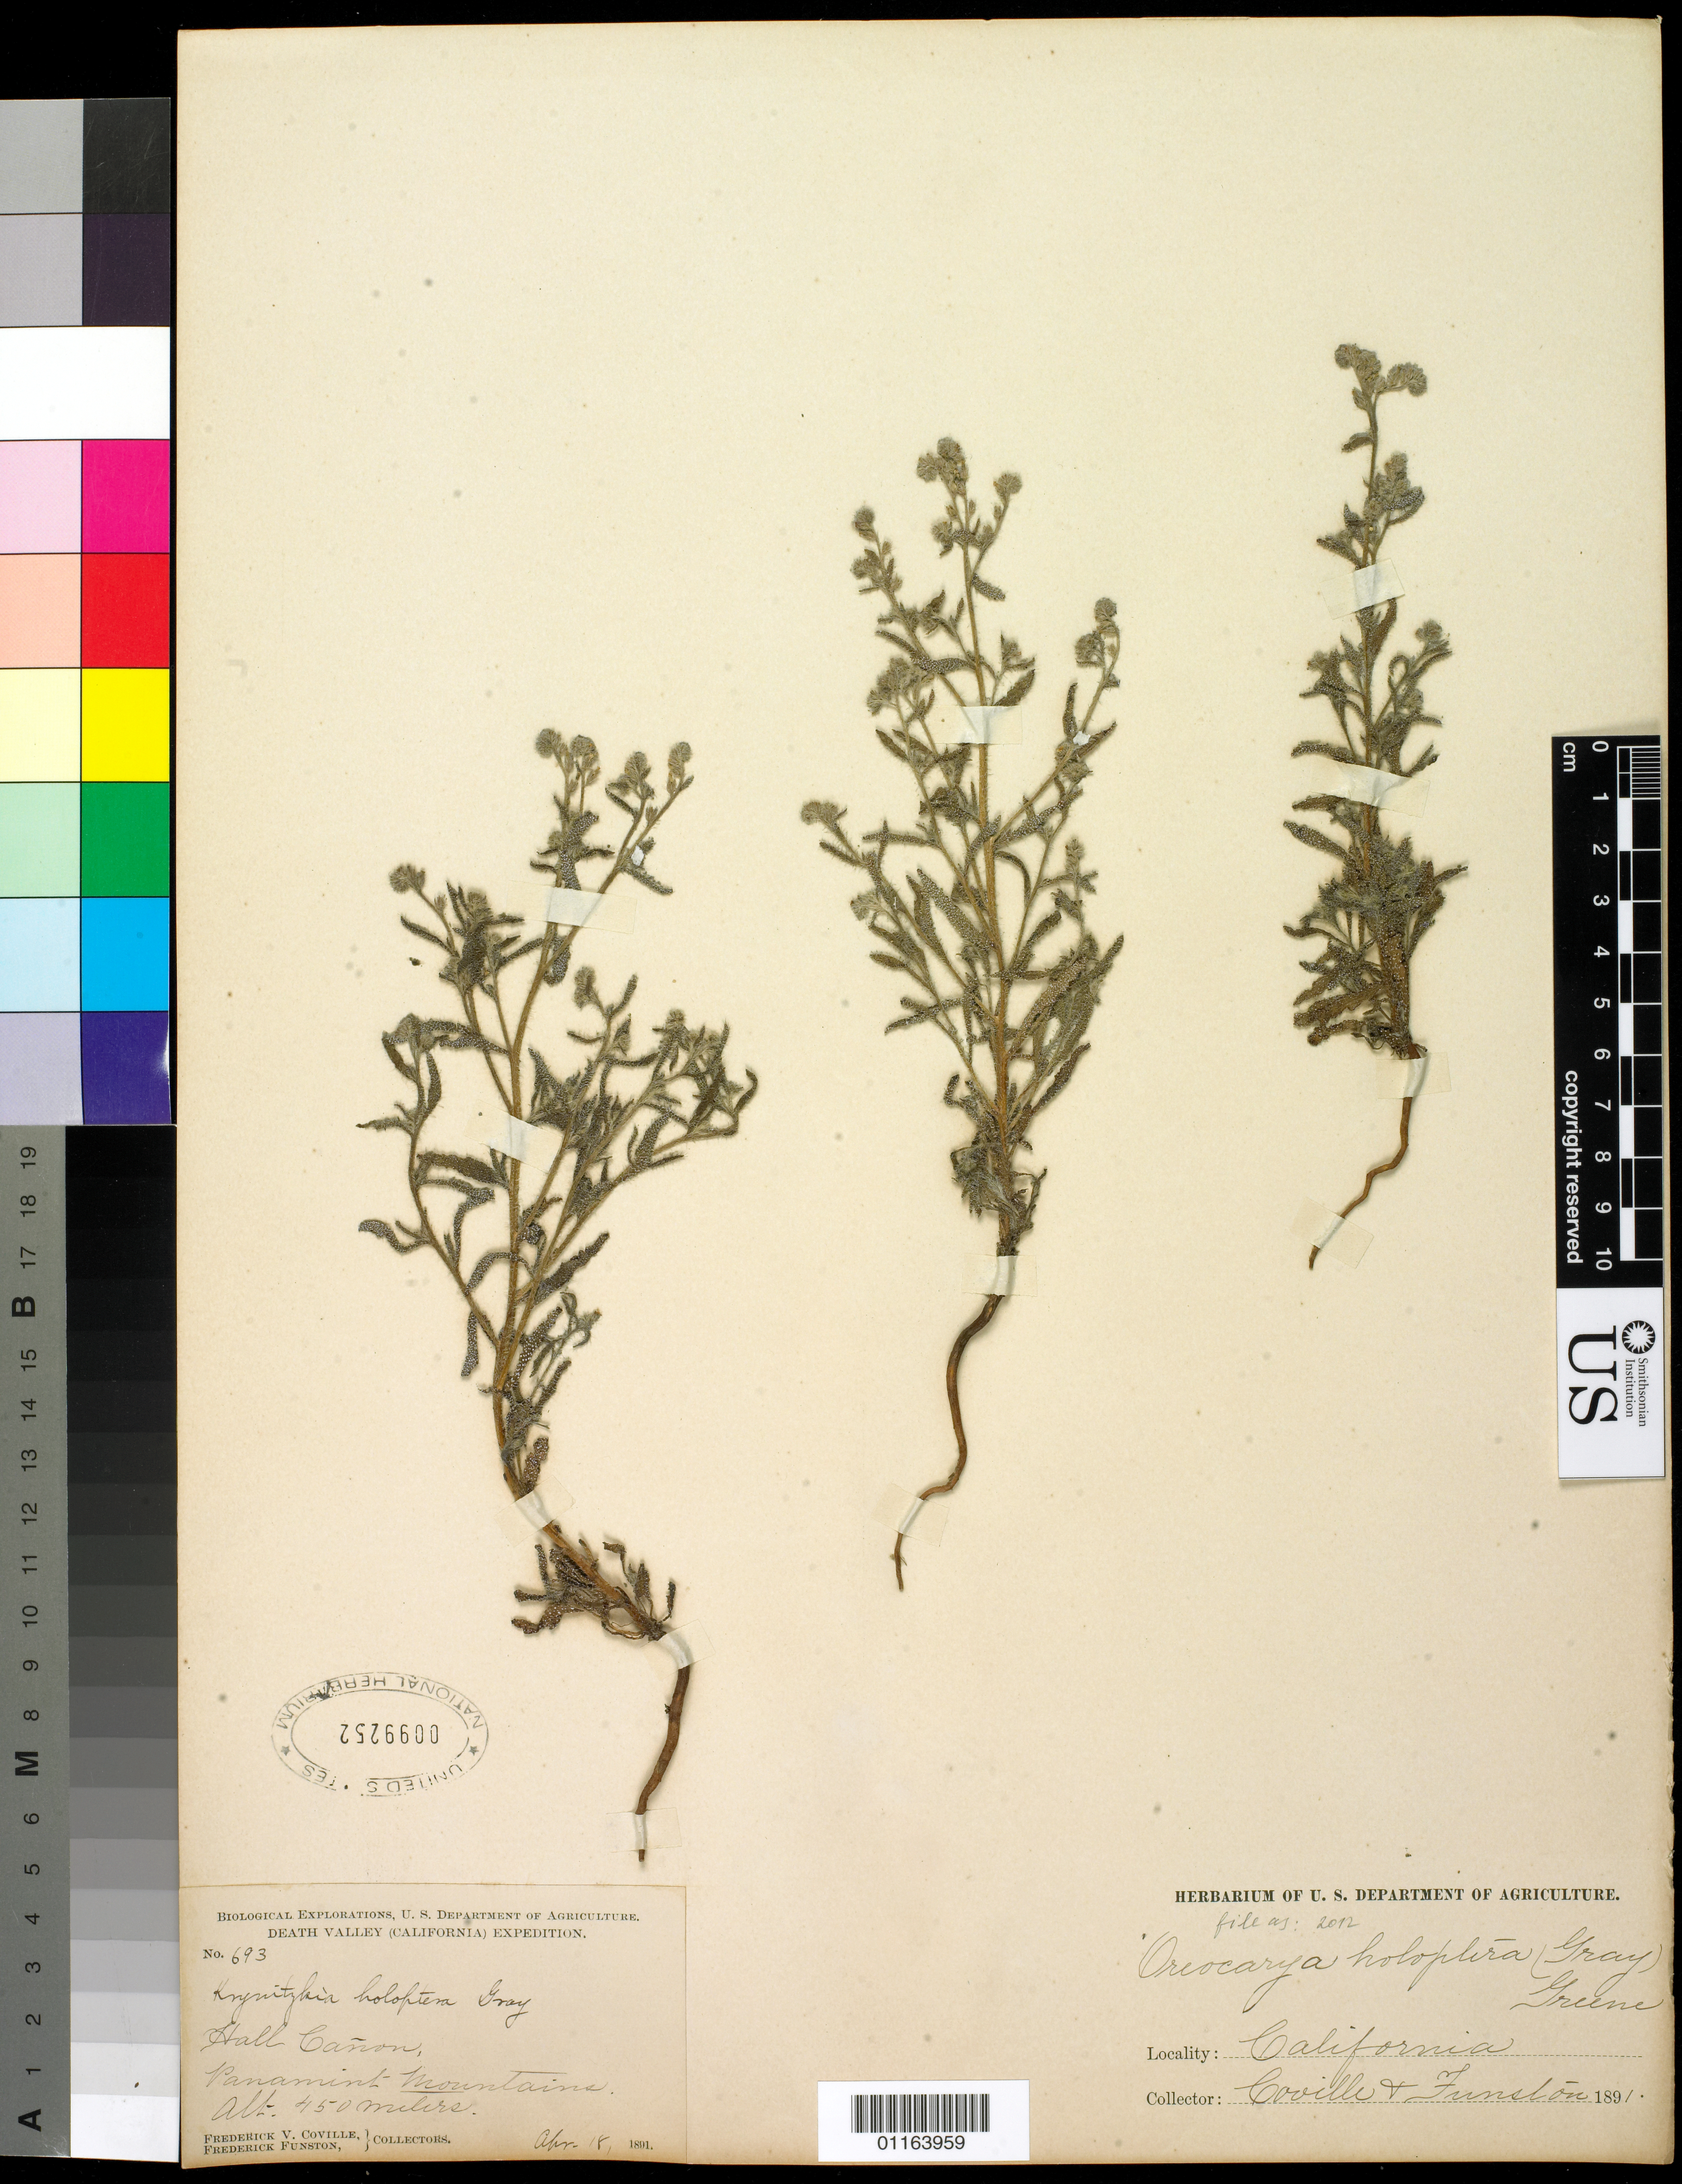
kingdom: Plantae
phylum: Tracheophyta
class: Magnoliopsida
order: Boraginales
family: Boraginaceae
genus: Oreocarya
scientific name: Oreocarya holoptera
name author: (A. Gray) Greene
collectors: F. V. Coville & F. Funston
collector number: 693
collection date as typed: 18 Apr 1891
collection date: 1891-04-18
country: United States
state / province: California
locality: Hall Canyon, Panamint Mountains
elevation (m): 450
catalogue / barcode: US 99252